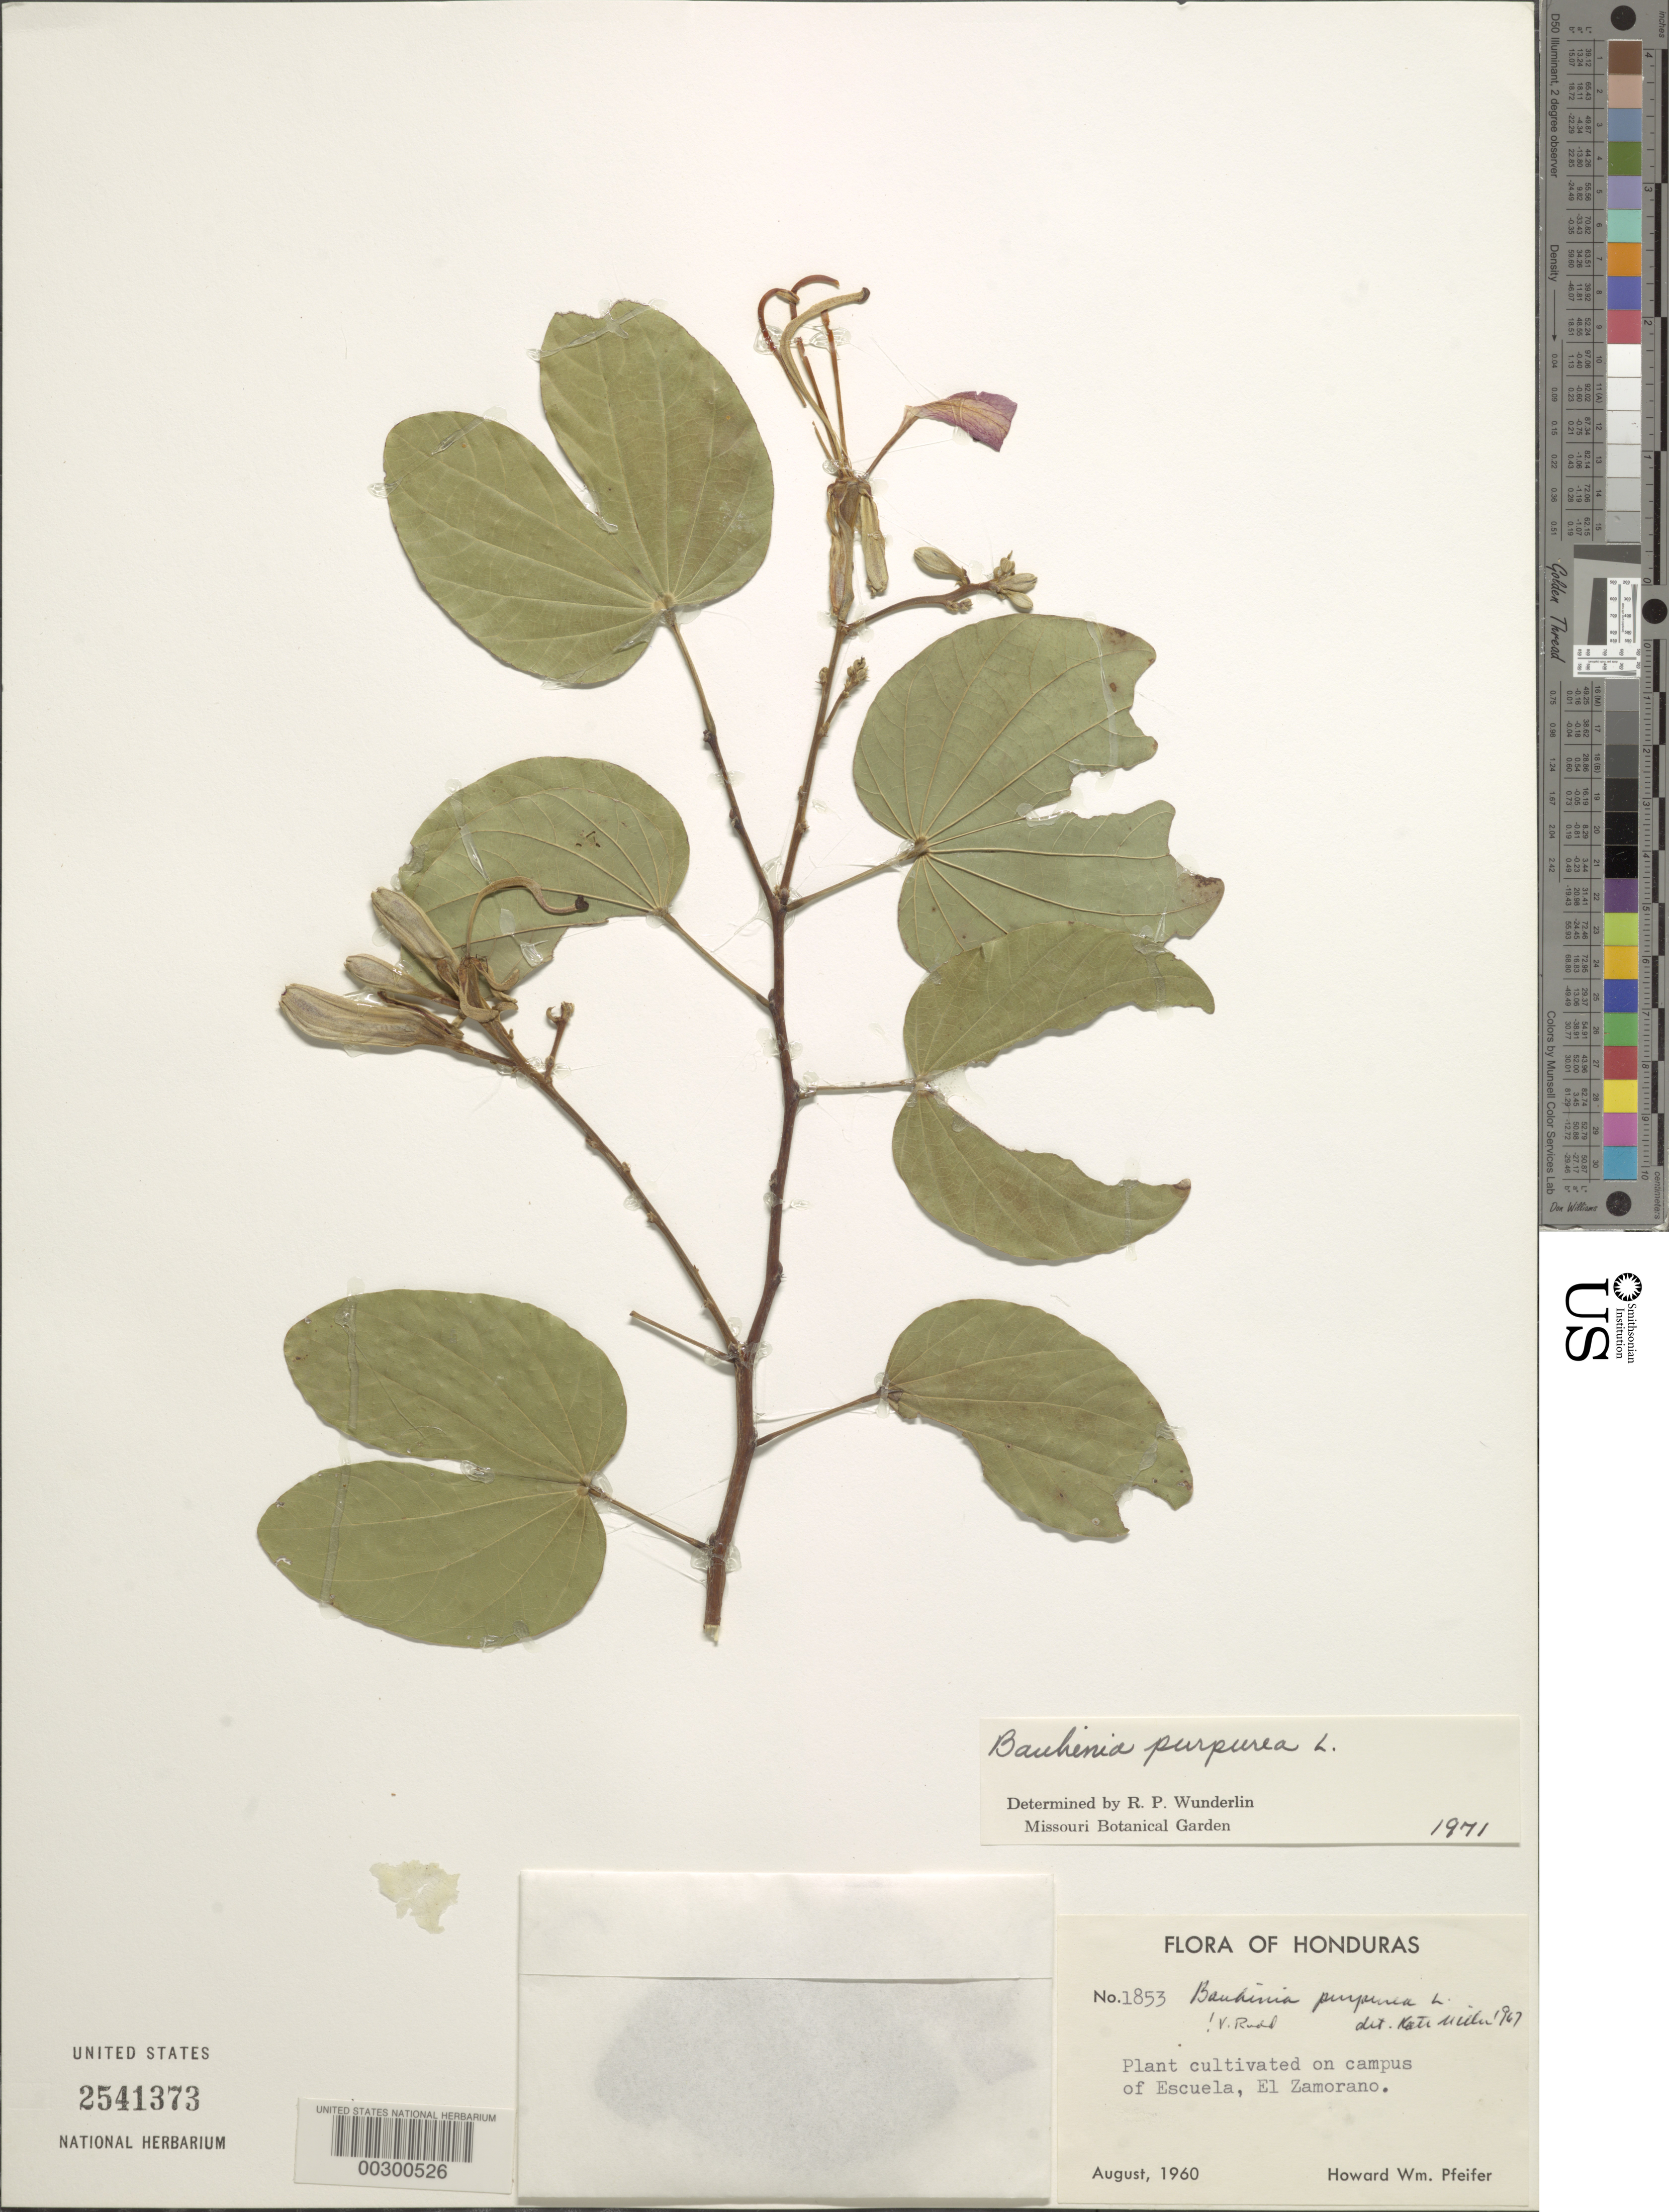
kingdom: Plantae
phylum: Tracheophyta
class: Magnoliopsida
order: Fabales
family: Fabaceae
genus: Bauhinia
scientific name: Bauhinia purpurea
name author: L.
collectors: H. W. Pfeifer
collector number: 1853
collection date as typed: Aug 1960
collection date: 1960-08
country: Honduras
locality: On campus of escuela, El Zamorano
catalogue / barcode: US 2541373